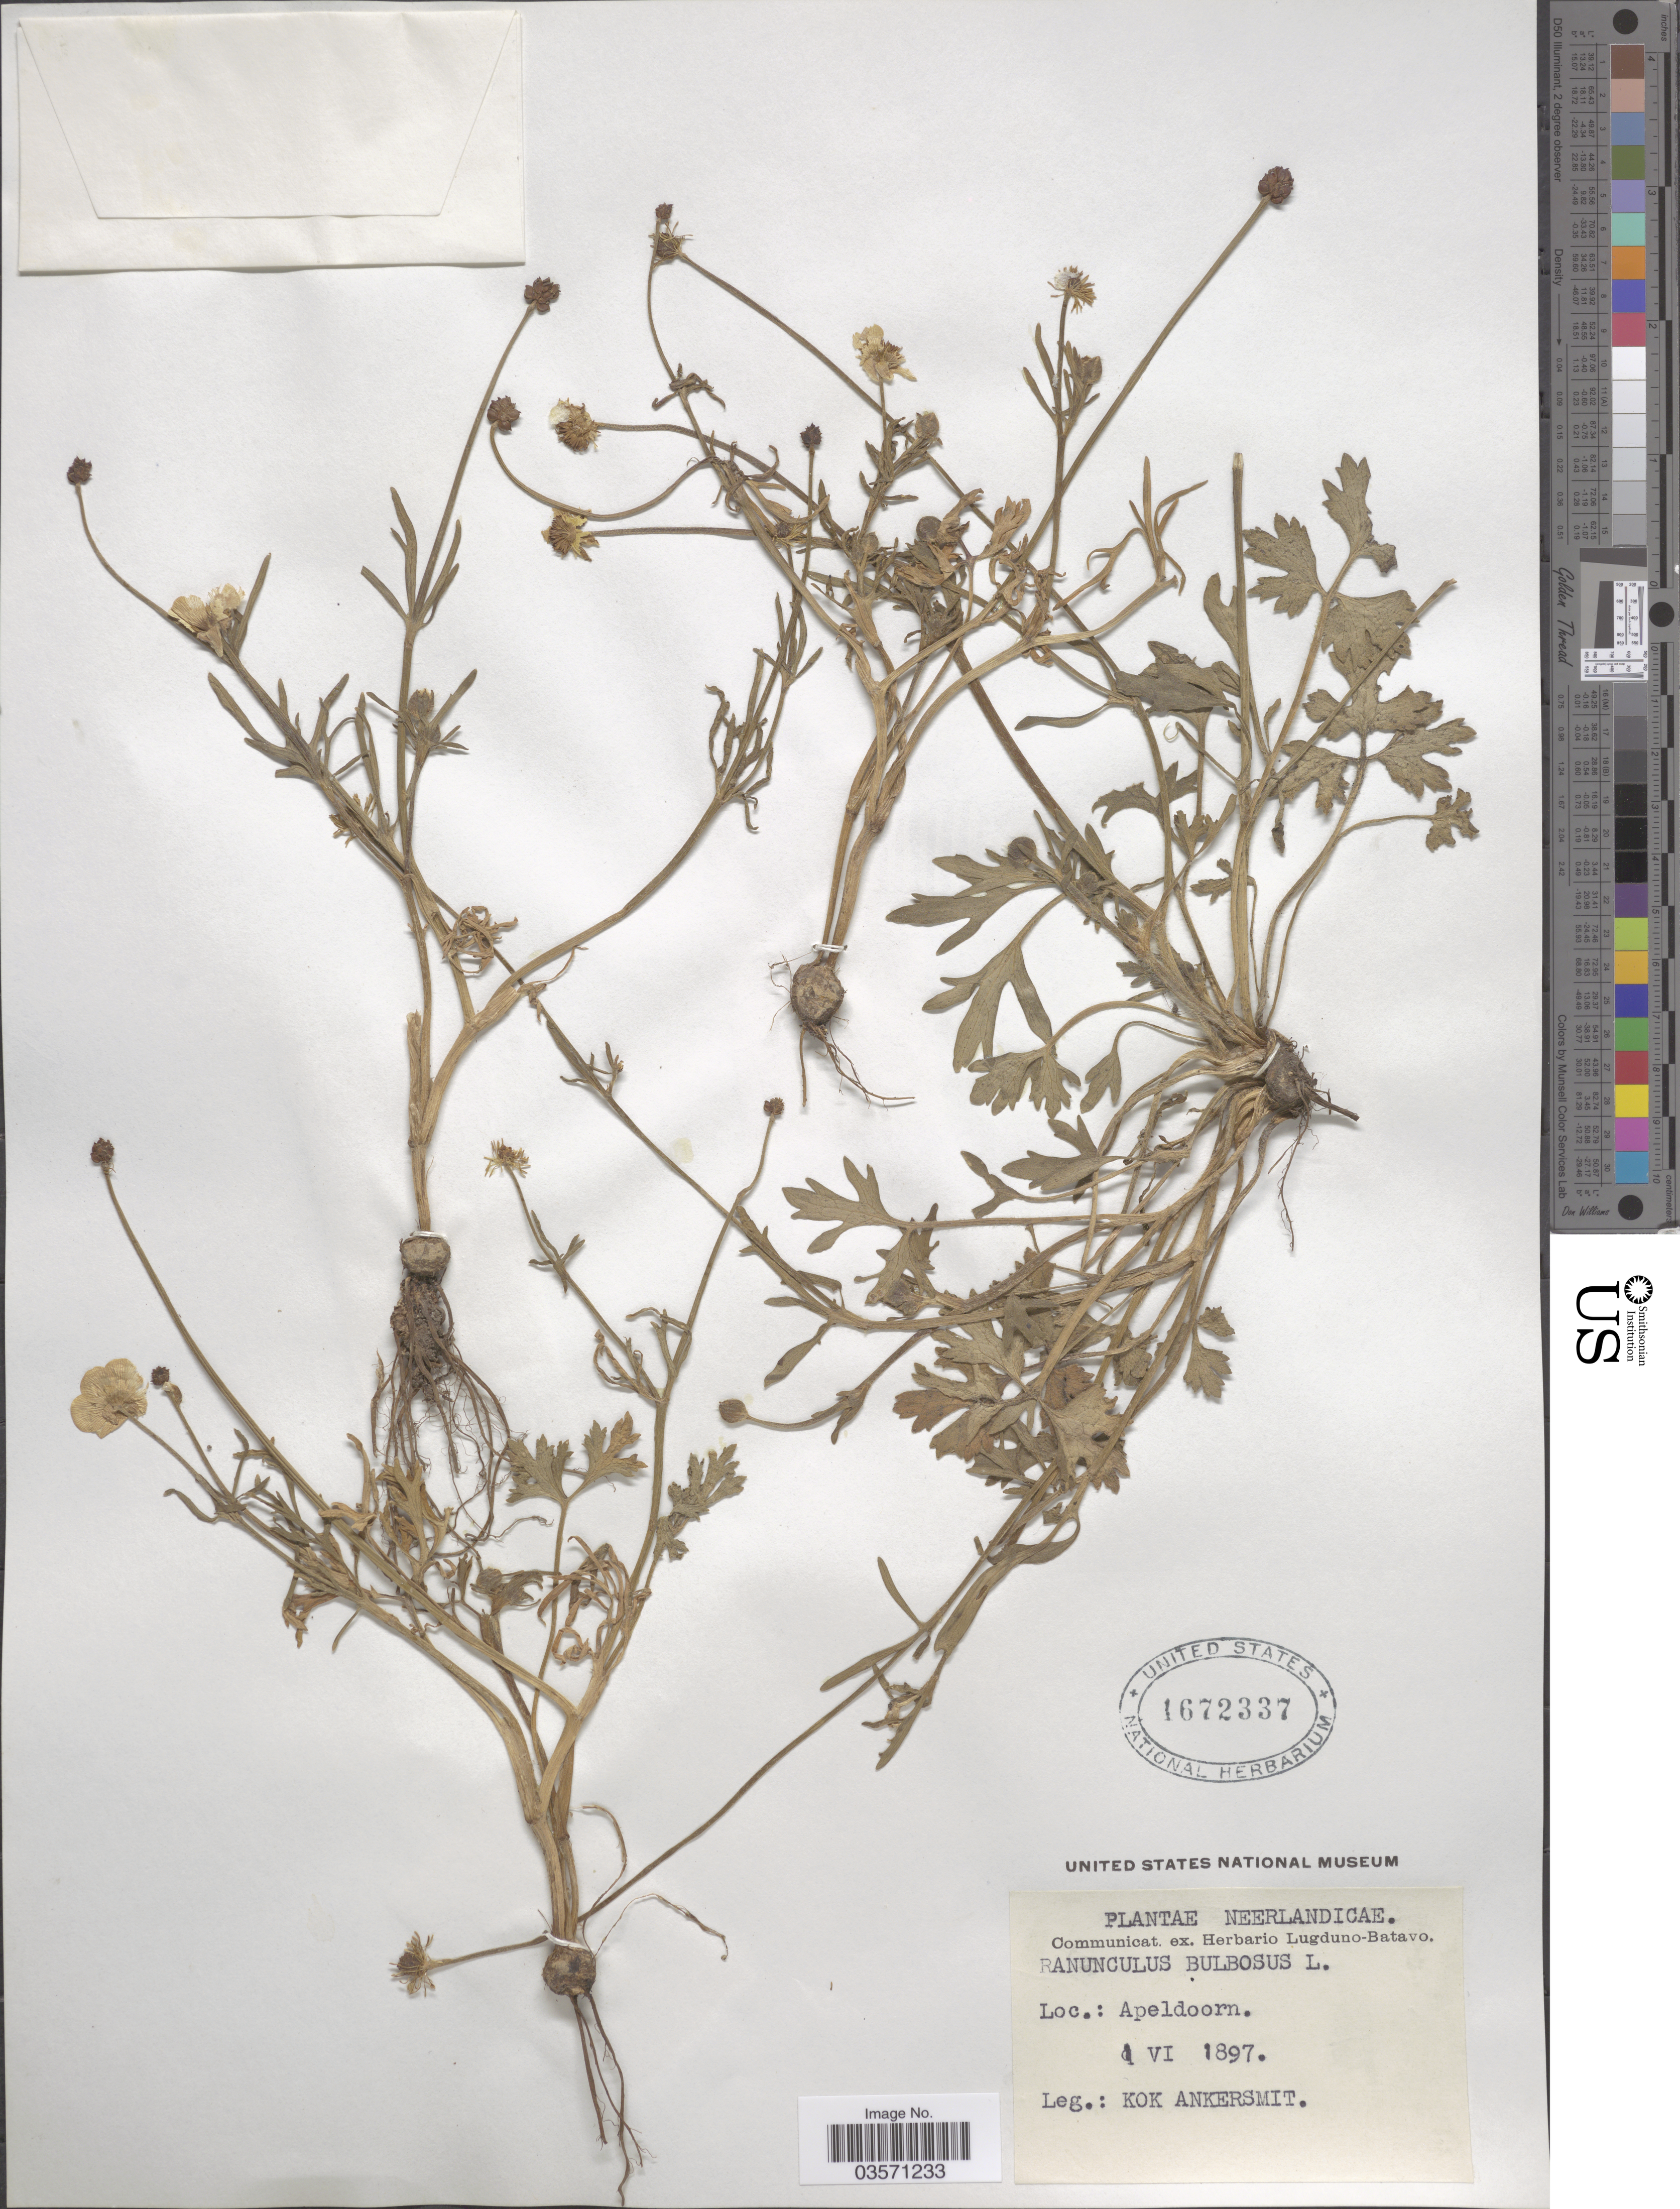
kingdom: Plantae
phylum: Tracheophyta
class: Magnoliopsida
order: Ranunculales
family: Ranunculaceae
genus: Ranunculus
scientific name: Ranunculus bulbosus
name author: L.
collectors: Kok Ankersmit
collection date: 1897-06-01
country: Netherlands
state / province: Gelderland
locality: Neerlandicae. Apeldoorn.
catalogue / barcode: US 1672337